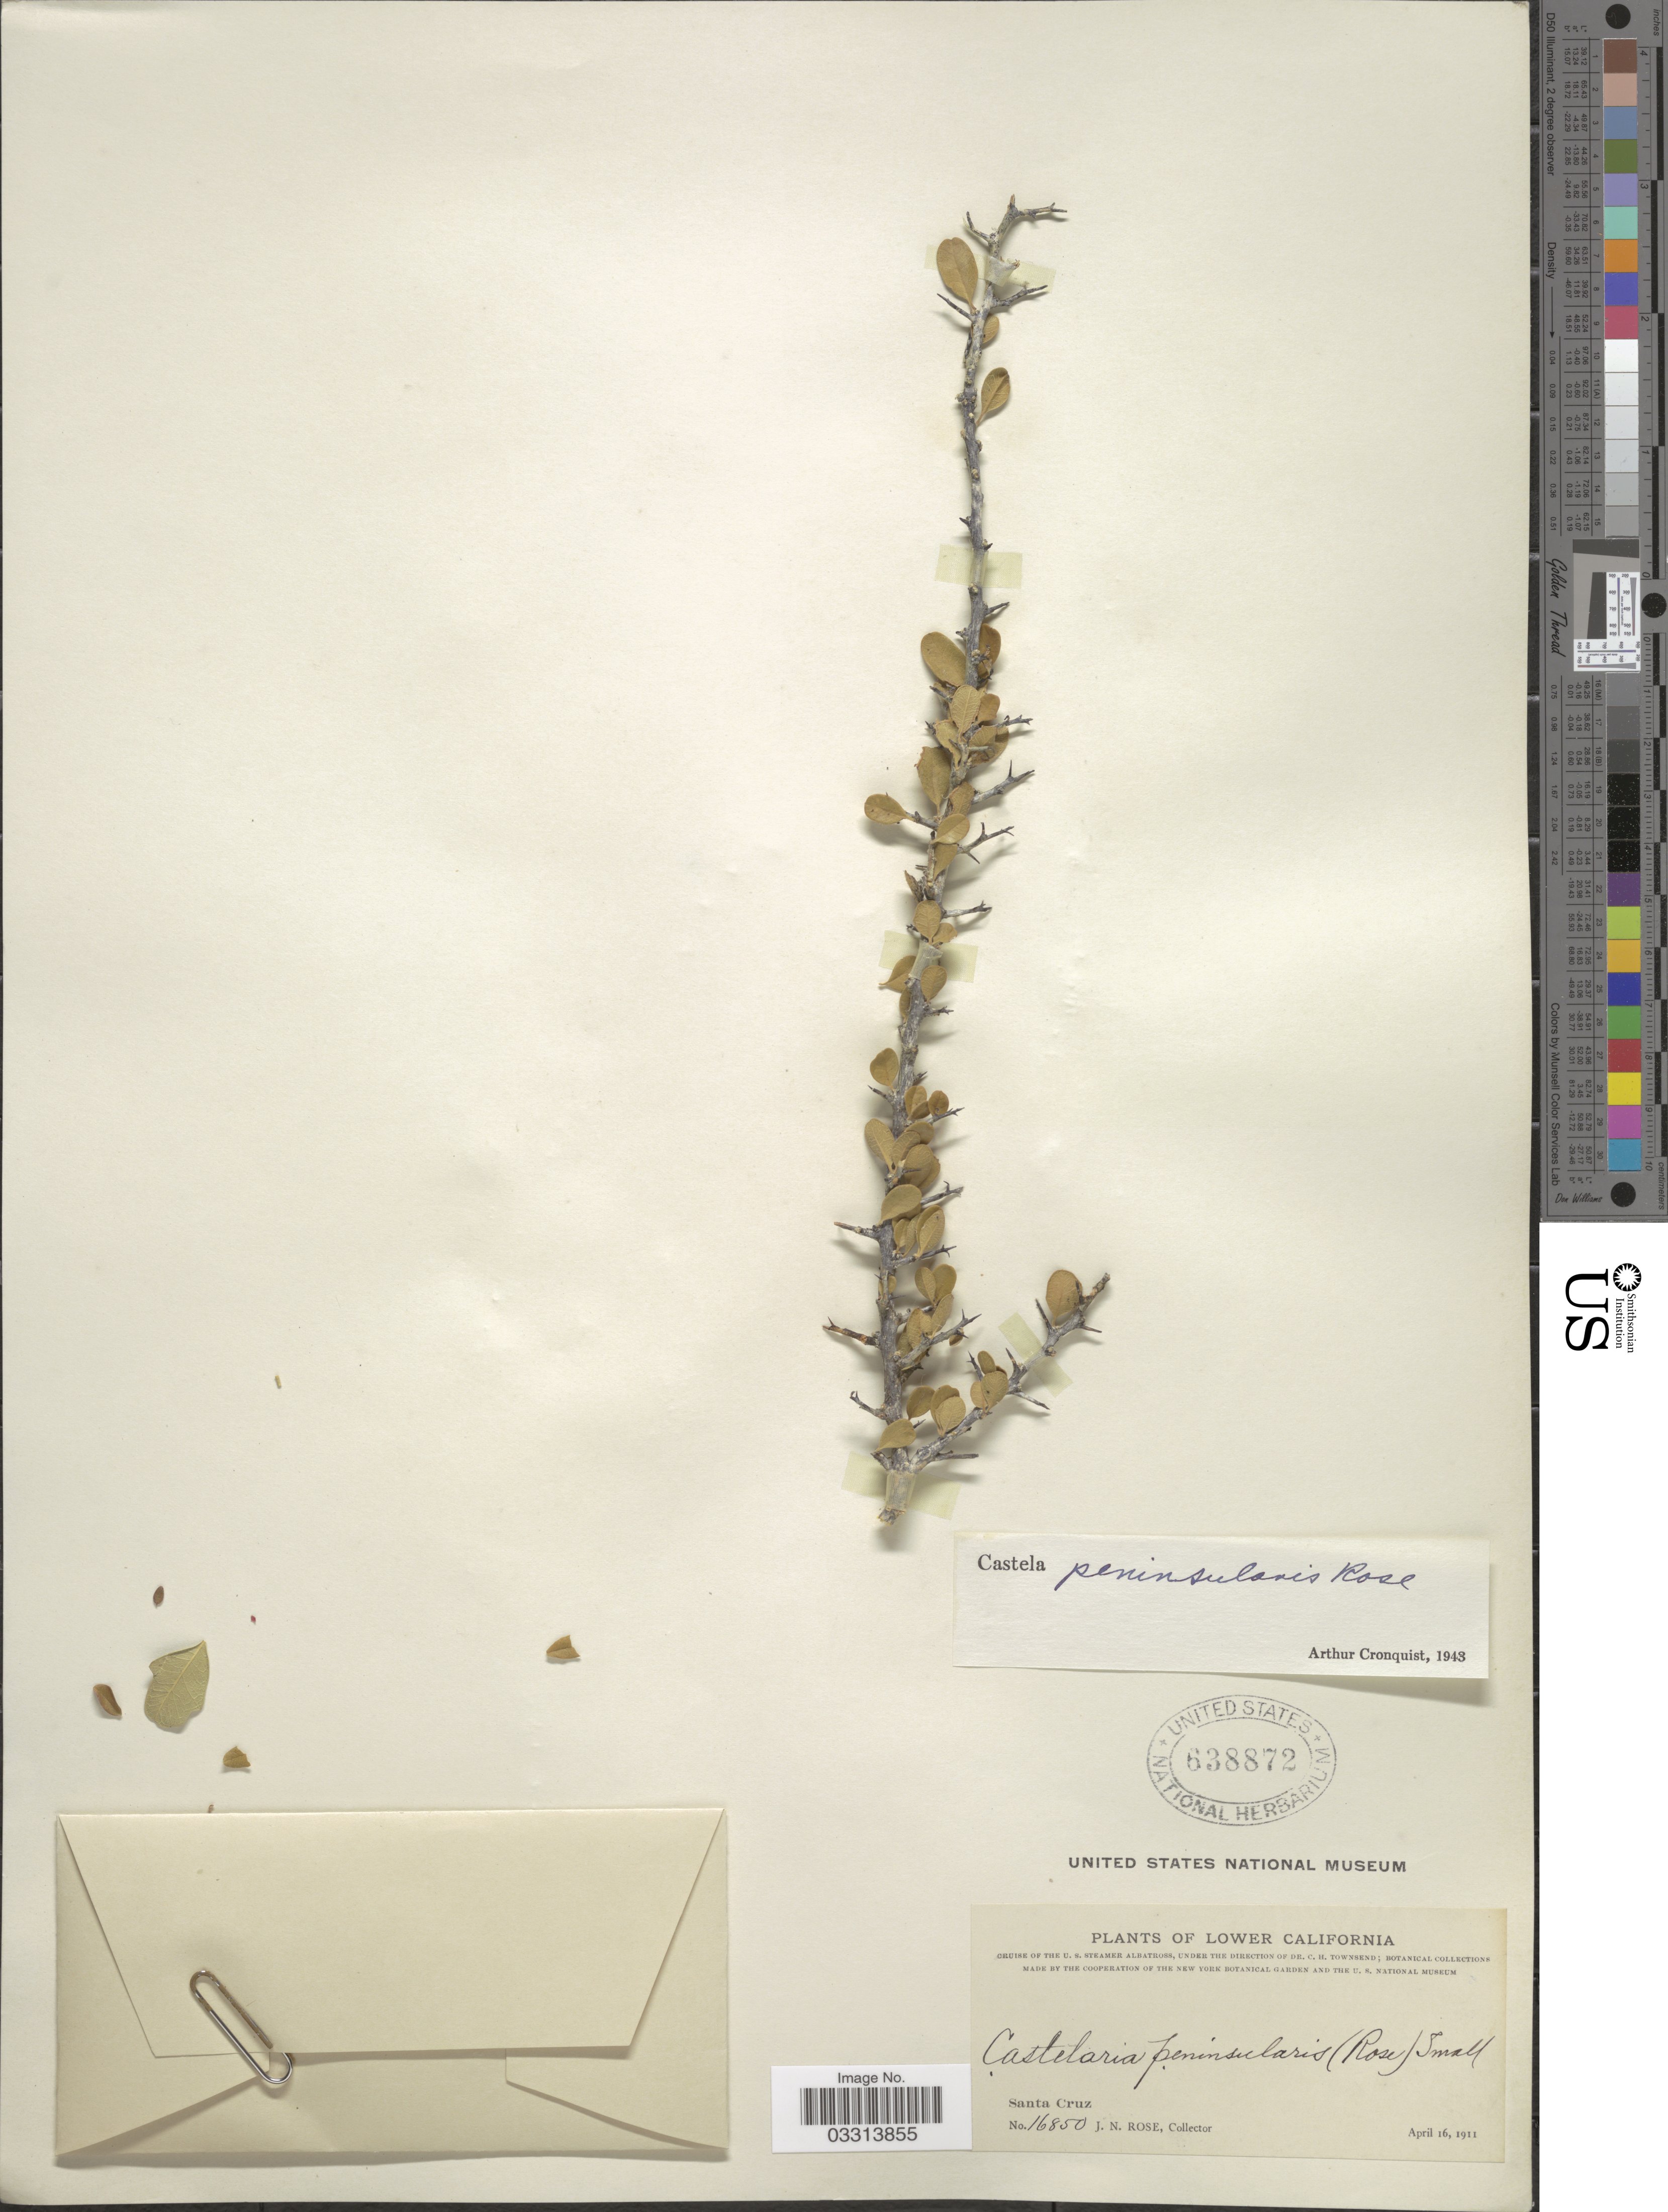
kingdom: Plantae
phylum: Tracheophyta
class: Magnoliopsida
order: Sapindales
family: Simaroubaceae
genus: Castela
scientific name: Castela peninsularis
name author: Rose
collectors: J. N. Rose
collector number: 16850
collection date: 1911-04-16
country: Mexico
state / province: Baja California Norte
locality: Lower California, Santa Cruz.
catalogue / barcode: US 638872